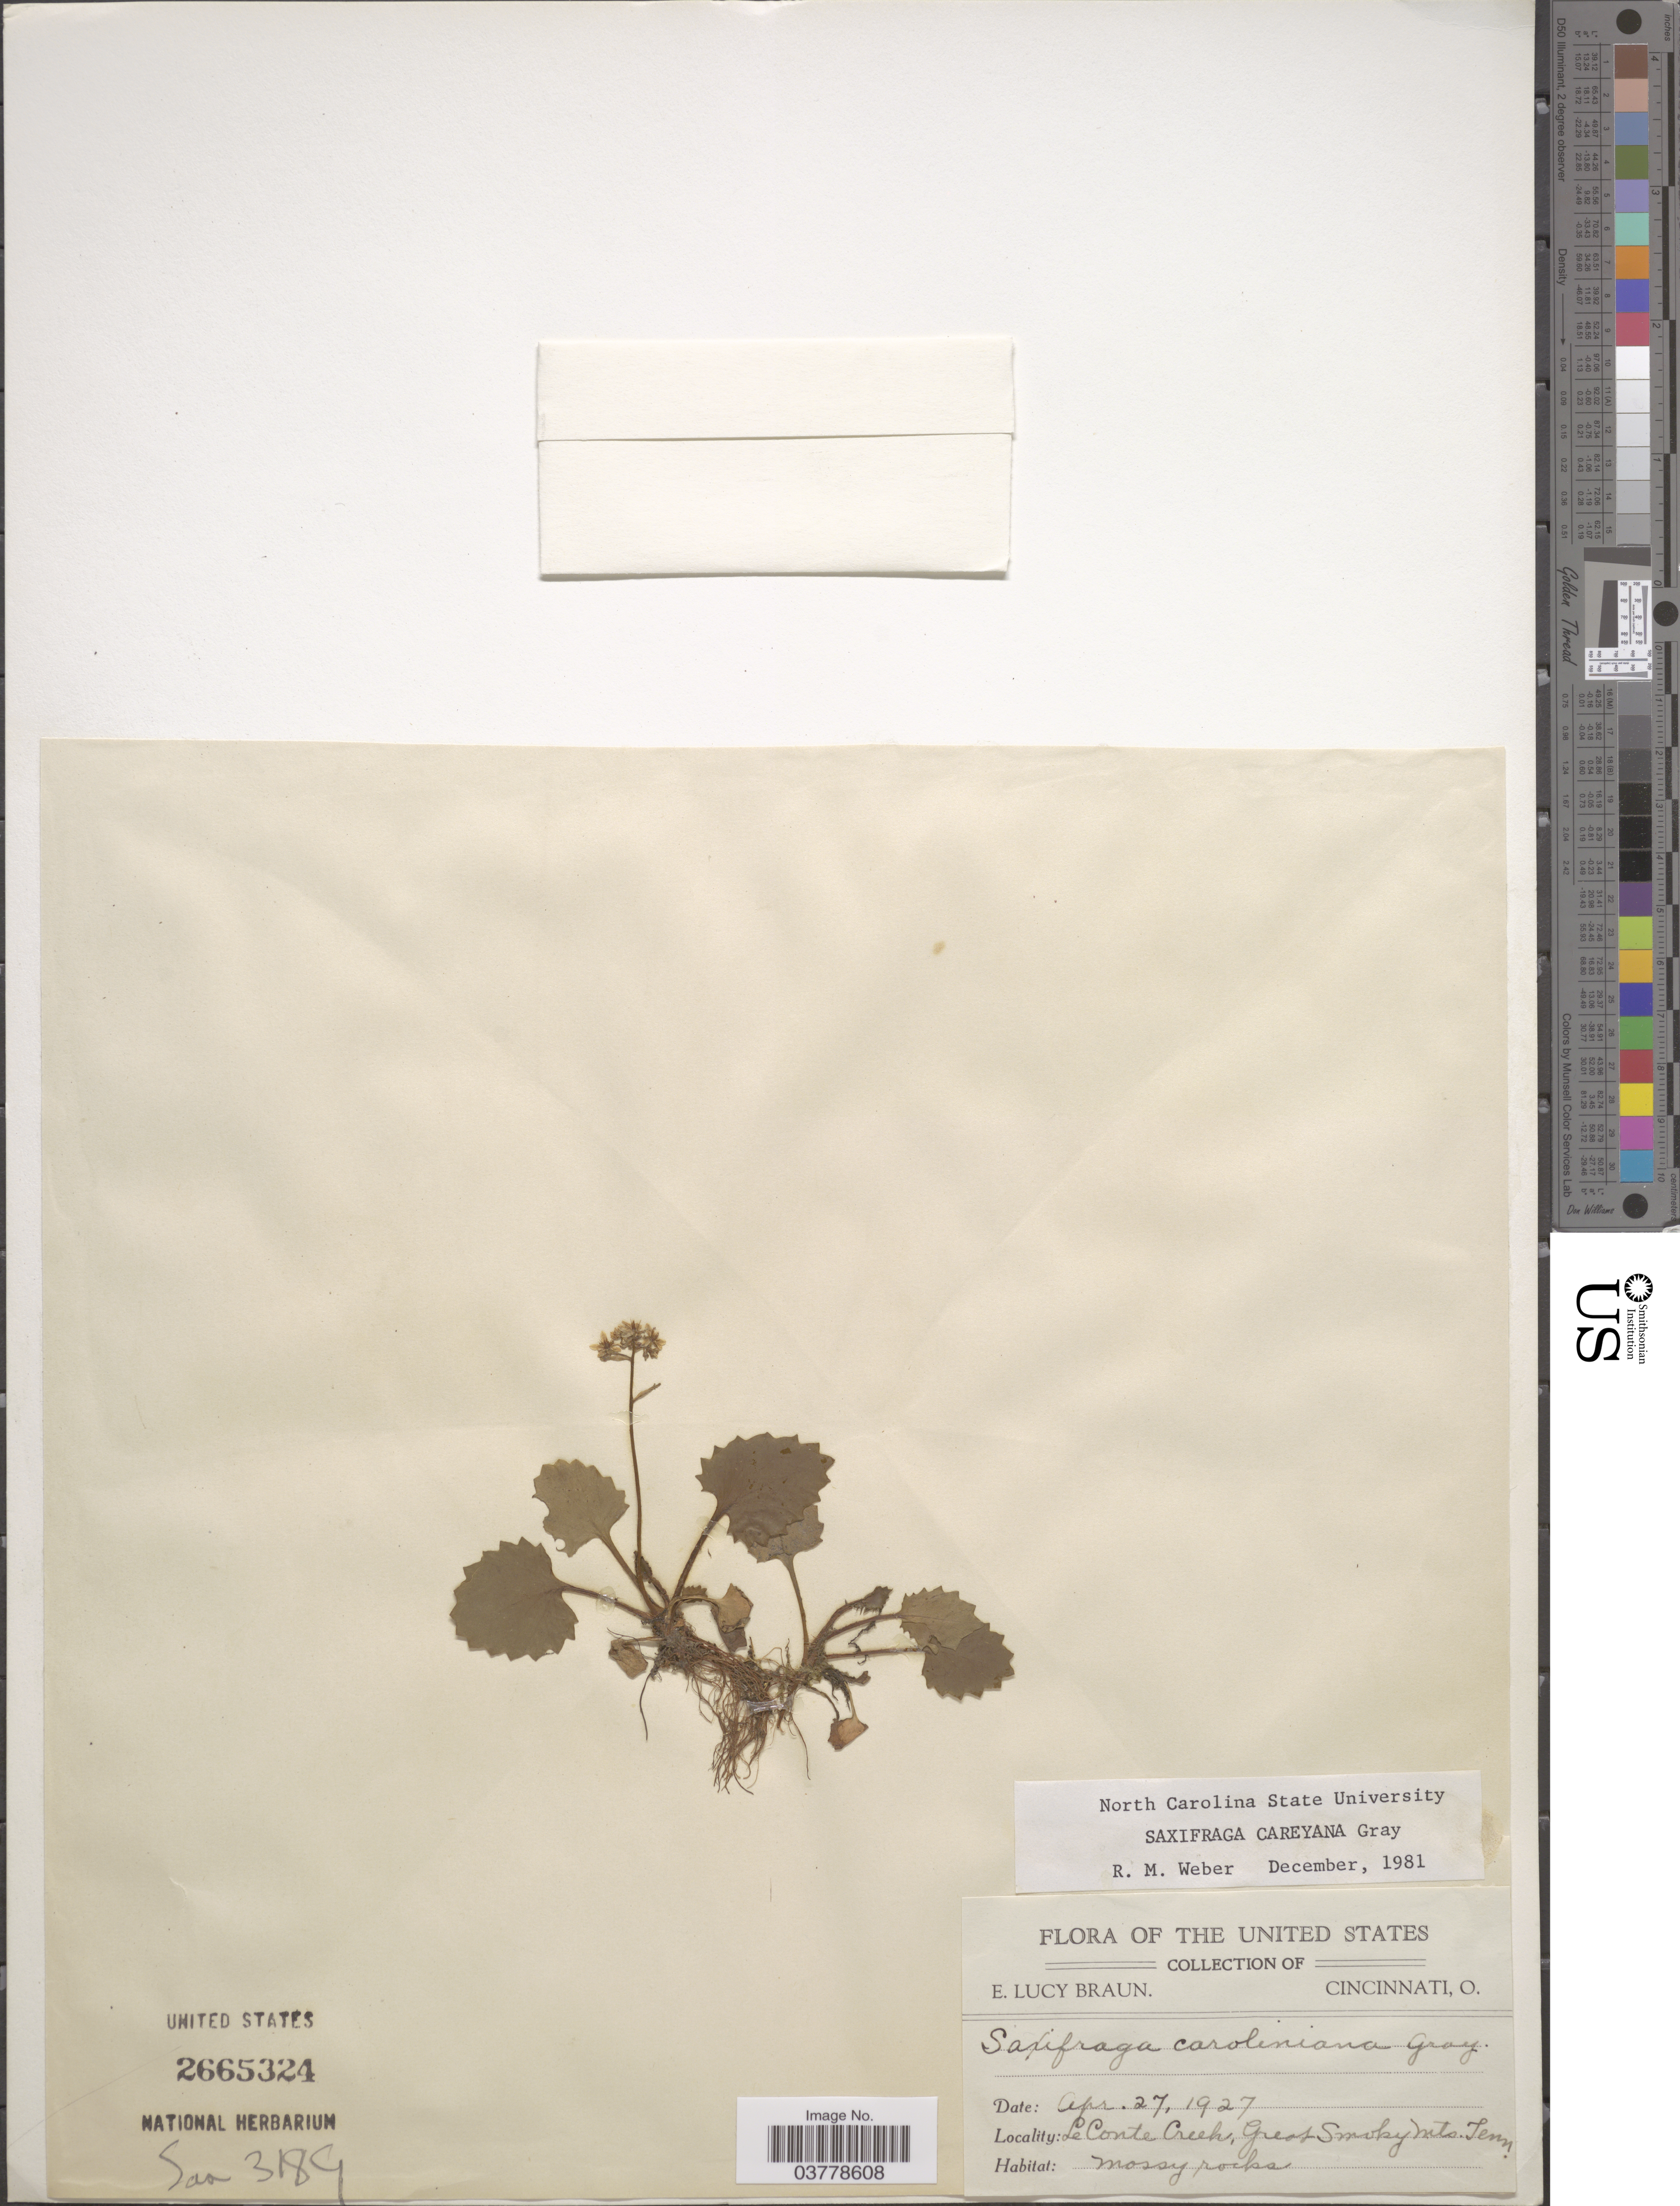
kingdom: Plantae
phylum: Tracheophyta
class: Magnoliopsida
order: Saxifragales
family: Saxifragaceae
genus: Saxifraga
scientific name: Saxifraga careyana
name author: A. Gray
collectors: E. L. Braun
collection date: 1927-04-27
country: United States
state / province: Tennessee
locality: Le Conte Creek, Great Smoky Mts.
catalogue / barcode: US 2665324